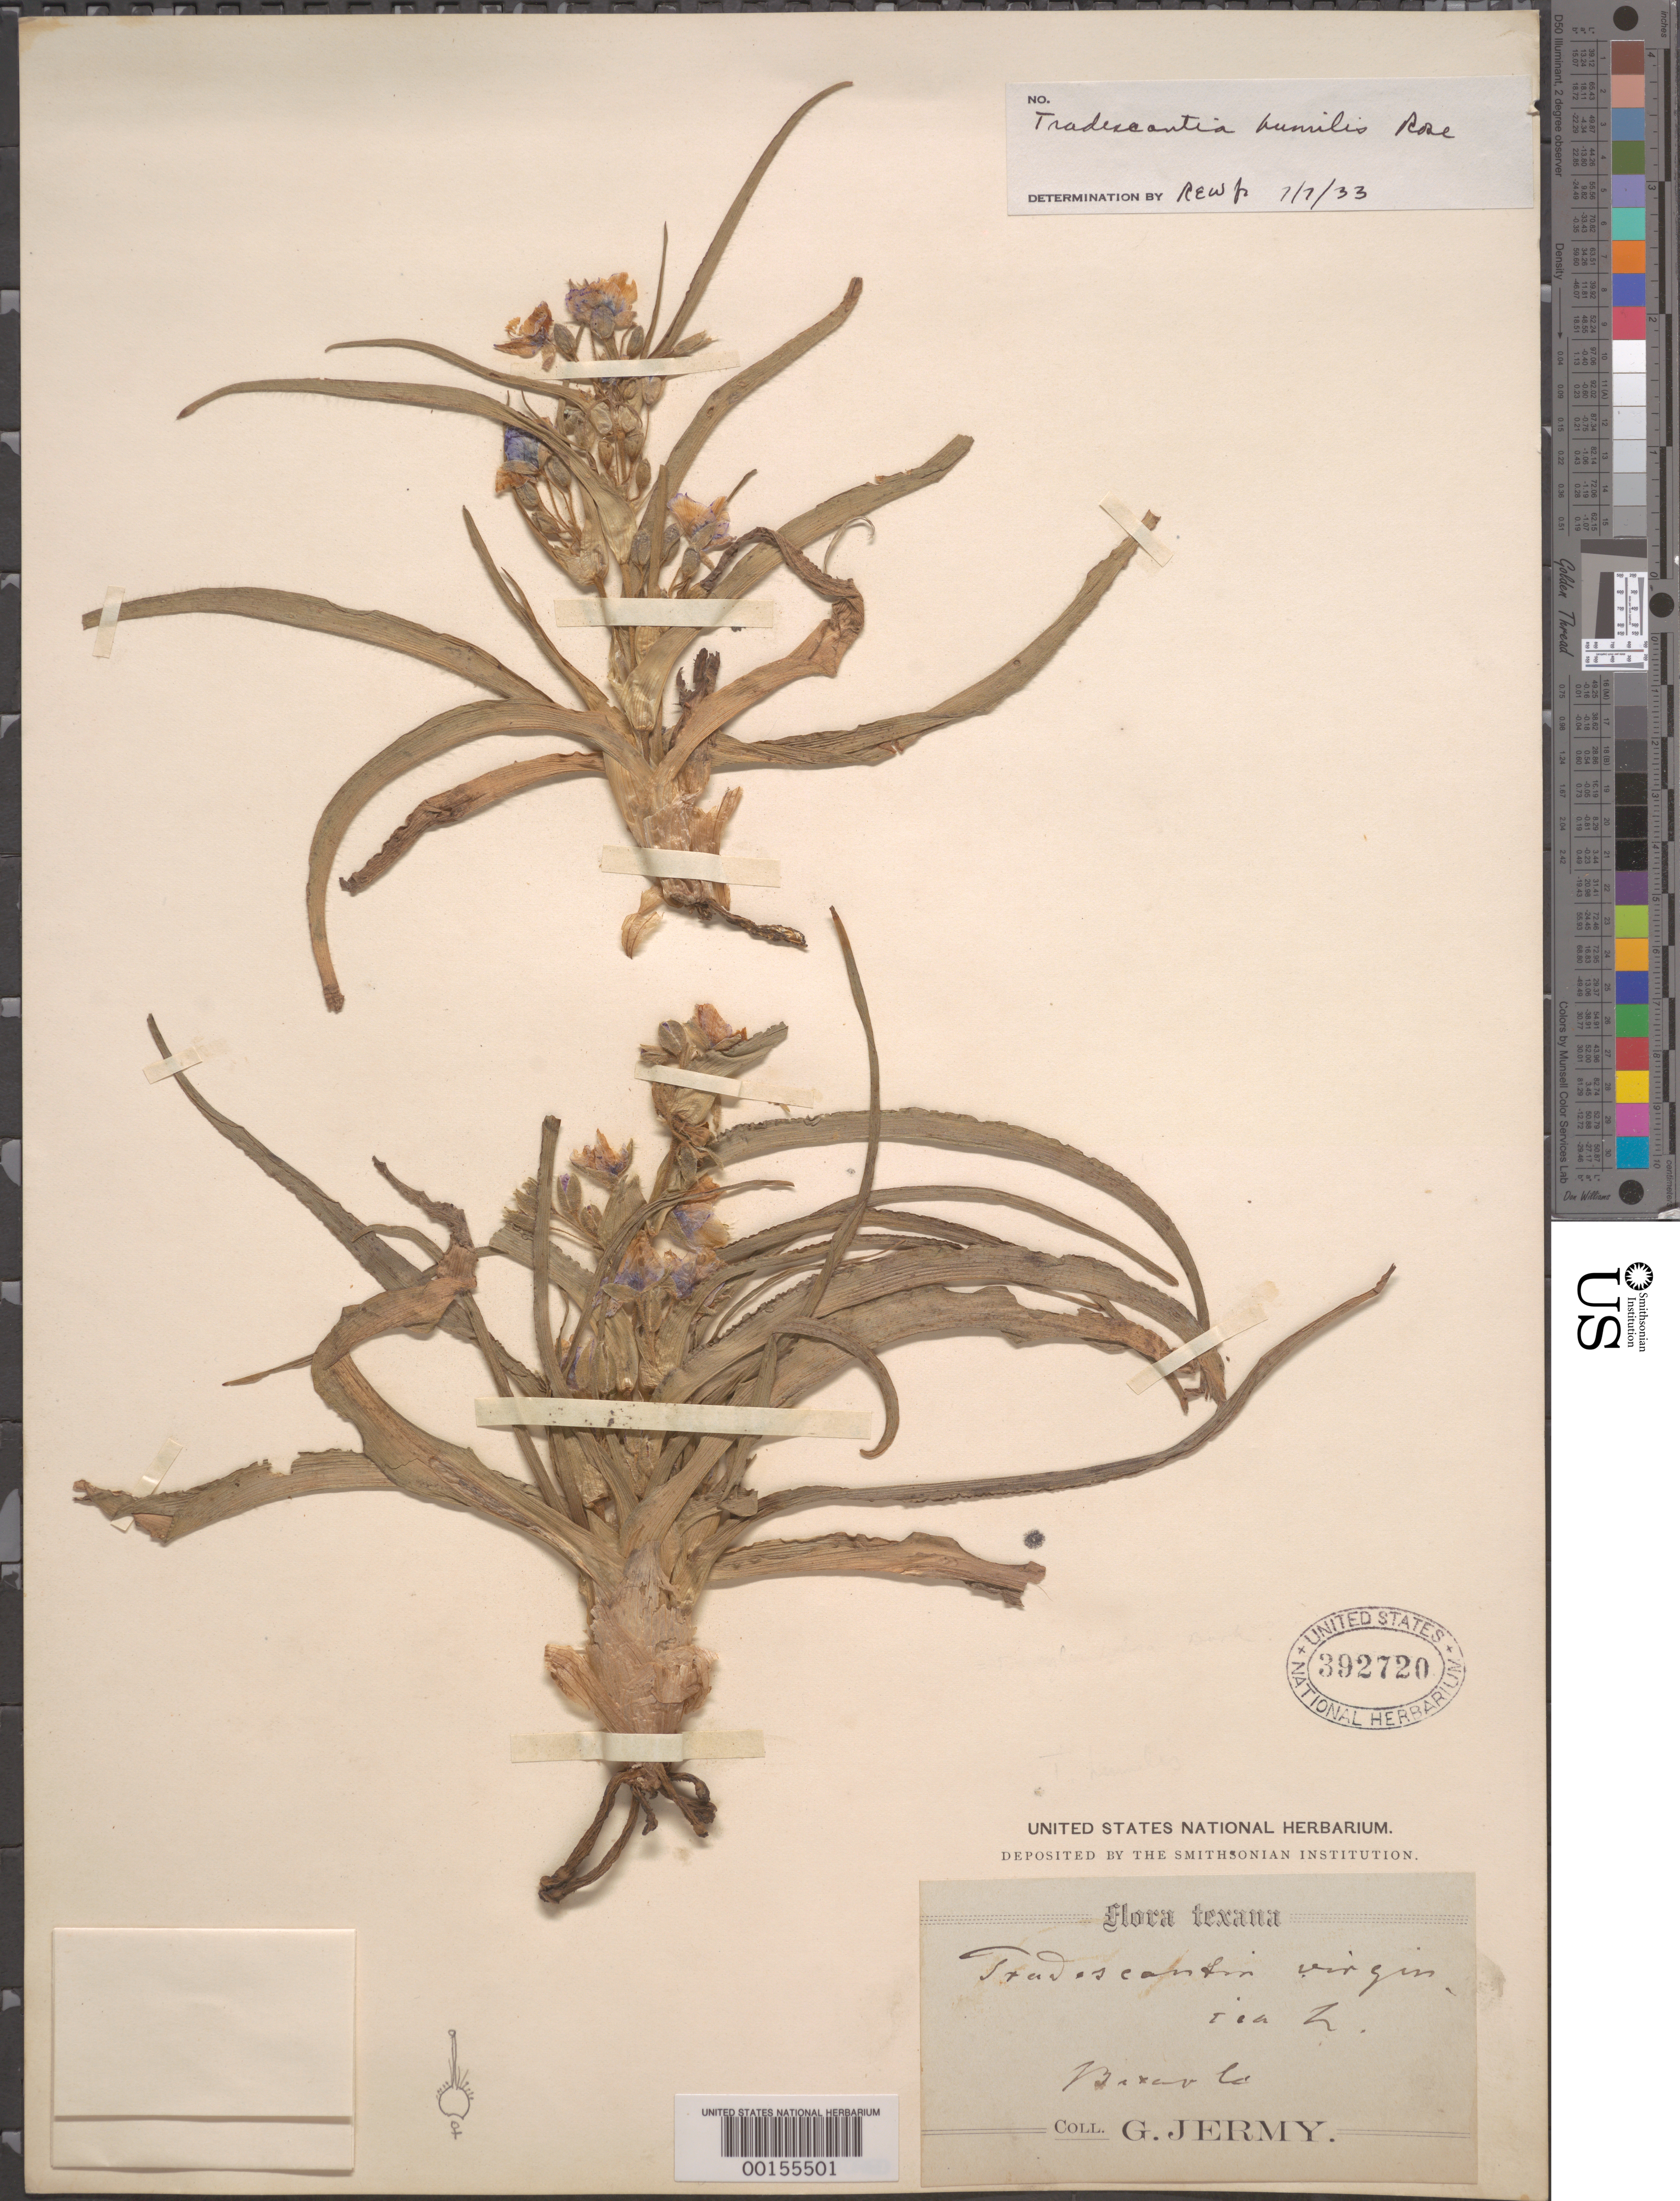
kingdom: Plantae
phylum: Tracheophyta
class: Liliopsida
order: Commelinales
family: Commelinaceae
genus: Tradescantia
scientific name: Tradescantia humilis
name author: Rose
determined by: Woodward, R. E.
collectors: G. Jermy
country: United States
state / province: Texas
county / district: Bexar ?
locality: Baxav county (?)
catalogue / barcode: US 392720